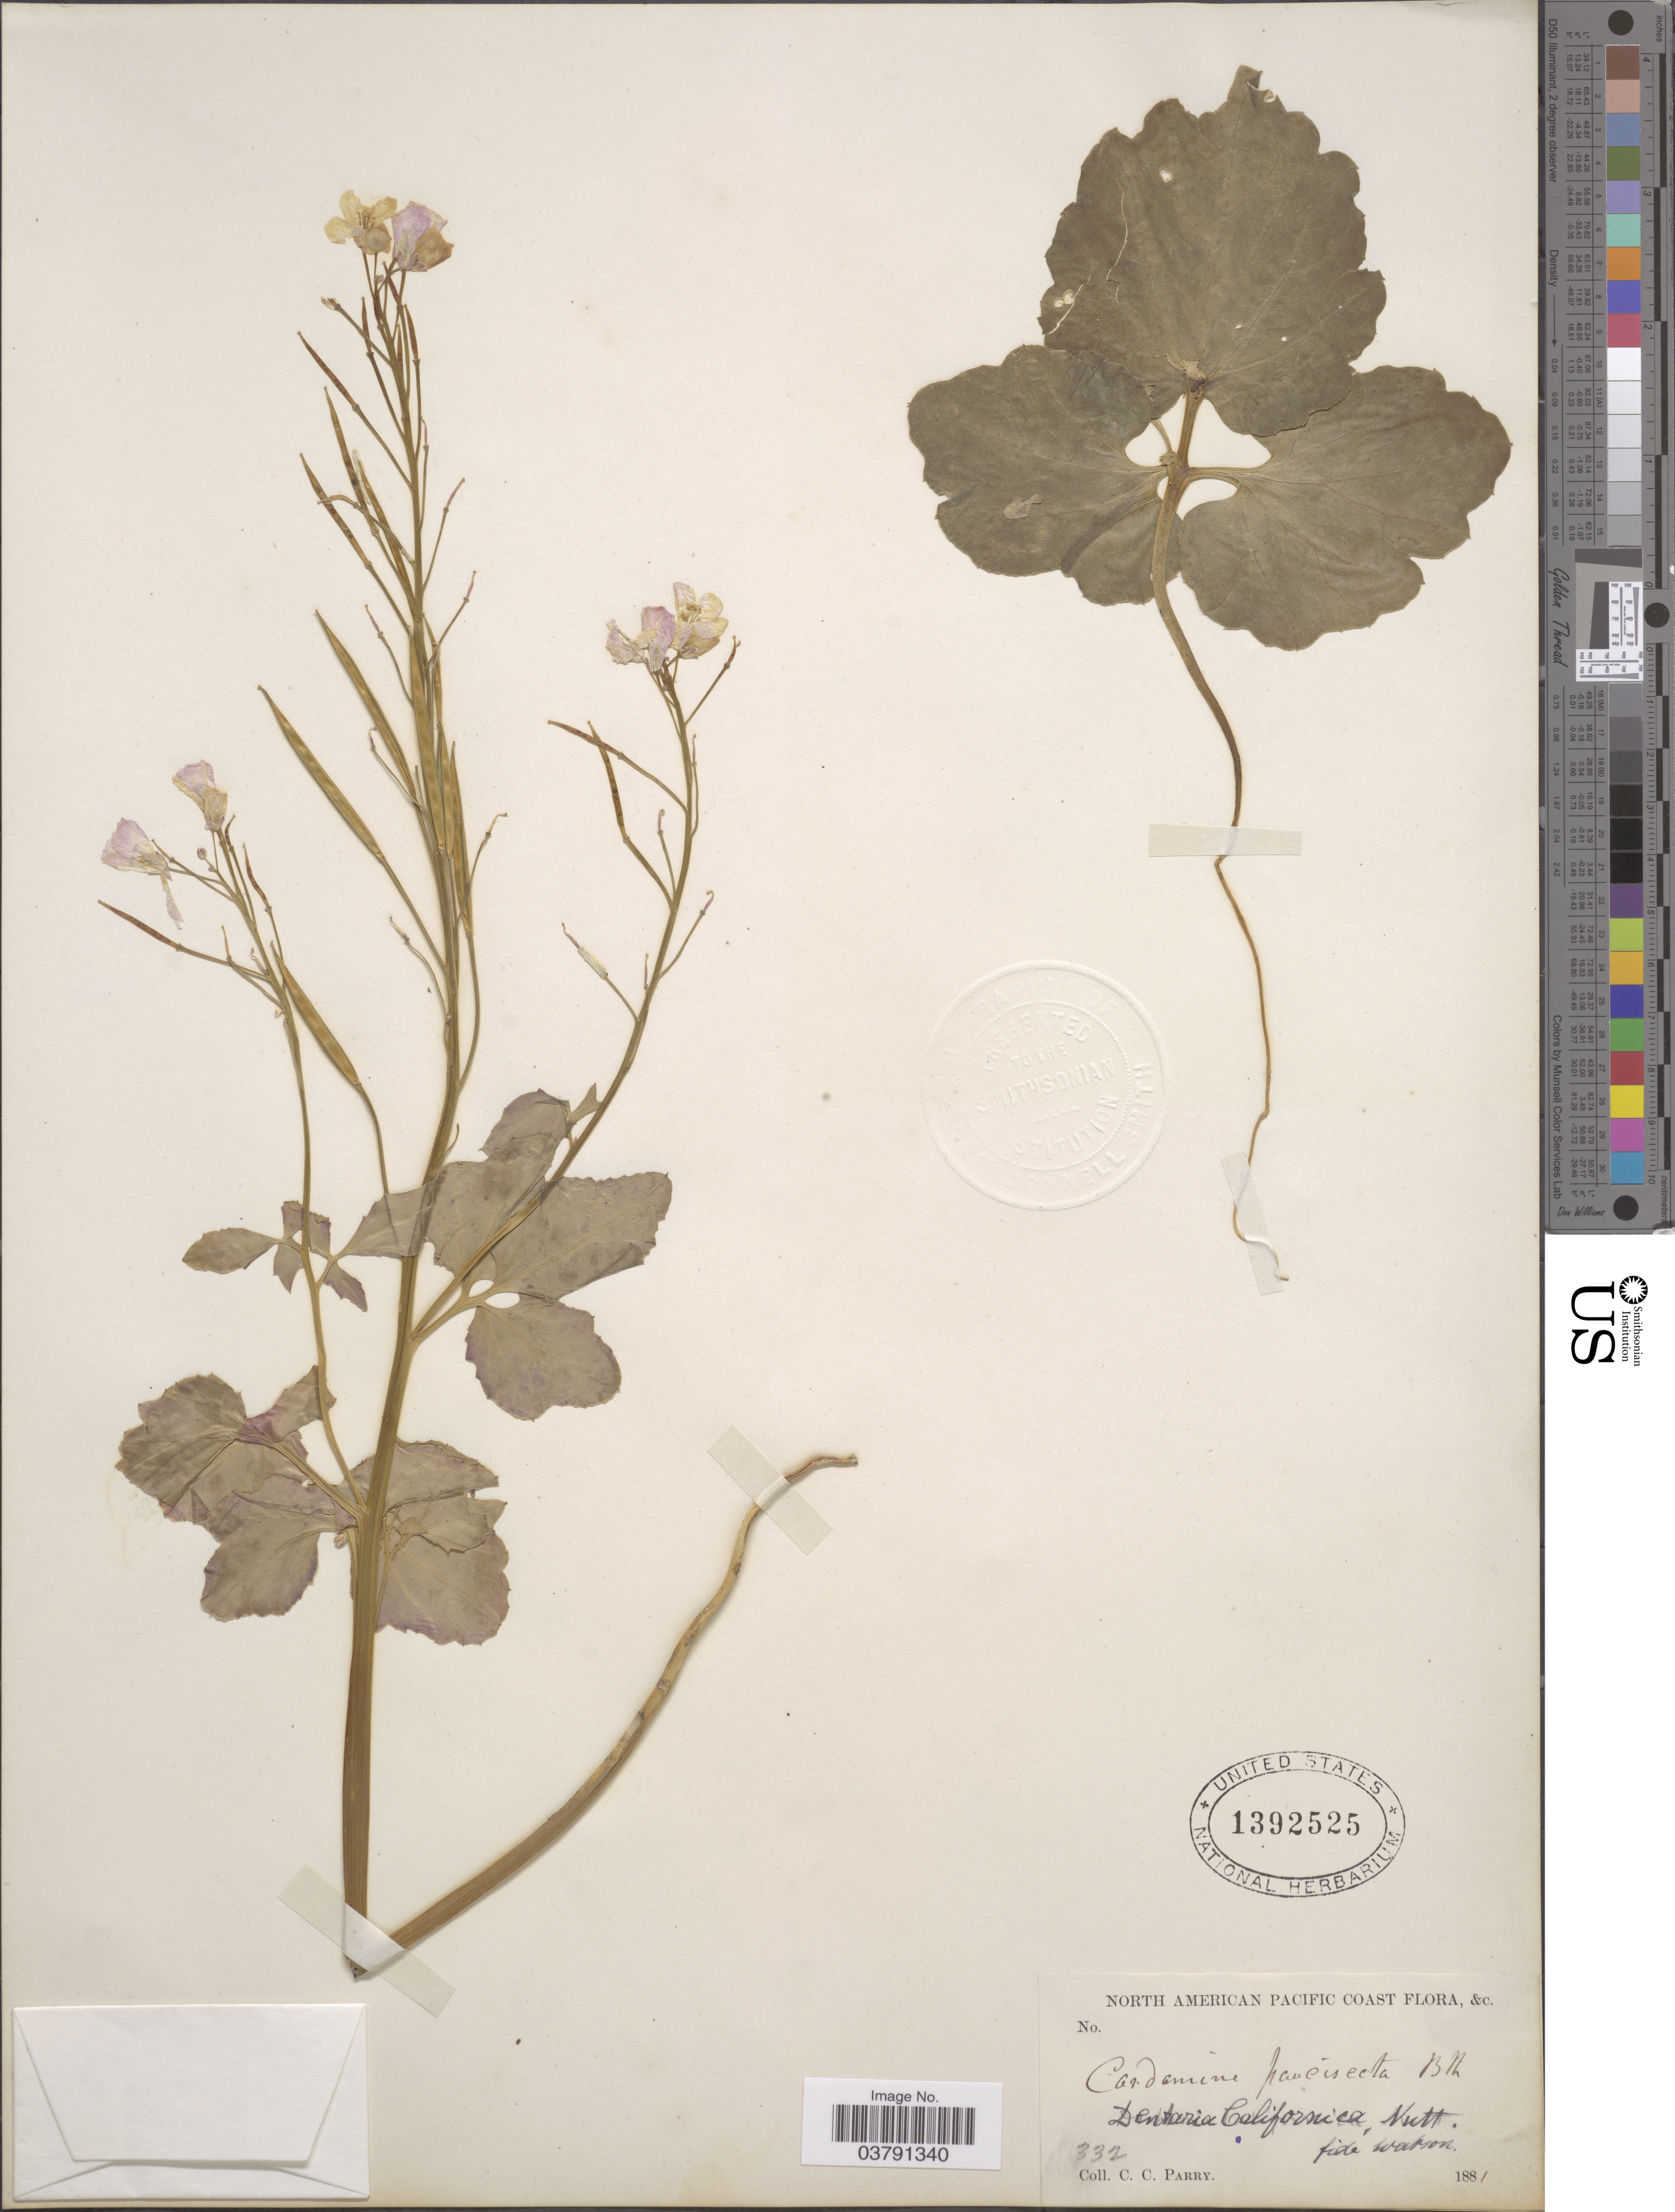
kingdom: Plantae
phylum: Tracheophyta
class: Magnoliopsida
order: Brassicales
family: Brassicaceae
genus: Dentaria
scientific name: Dentaria californica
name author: Nutt.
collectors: C. C. Parry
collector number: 332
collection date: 1881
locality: North American Pacific Coast.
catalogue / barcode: US 1392525